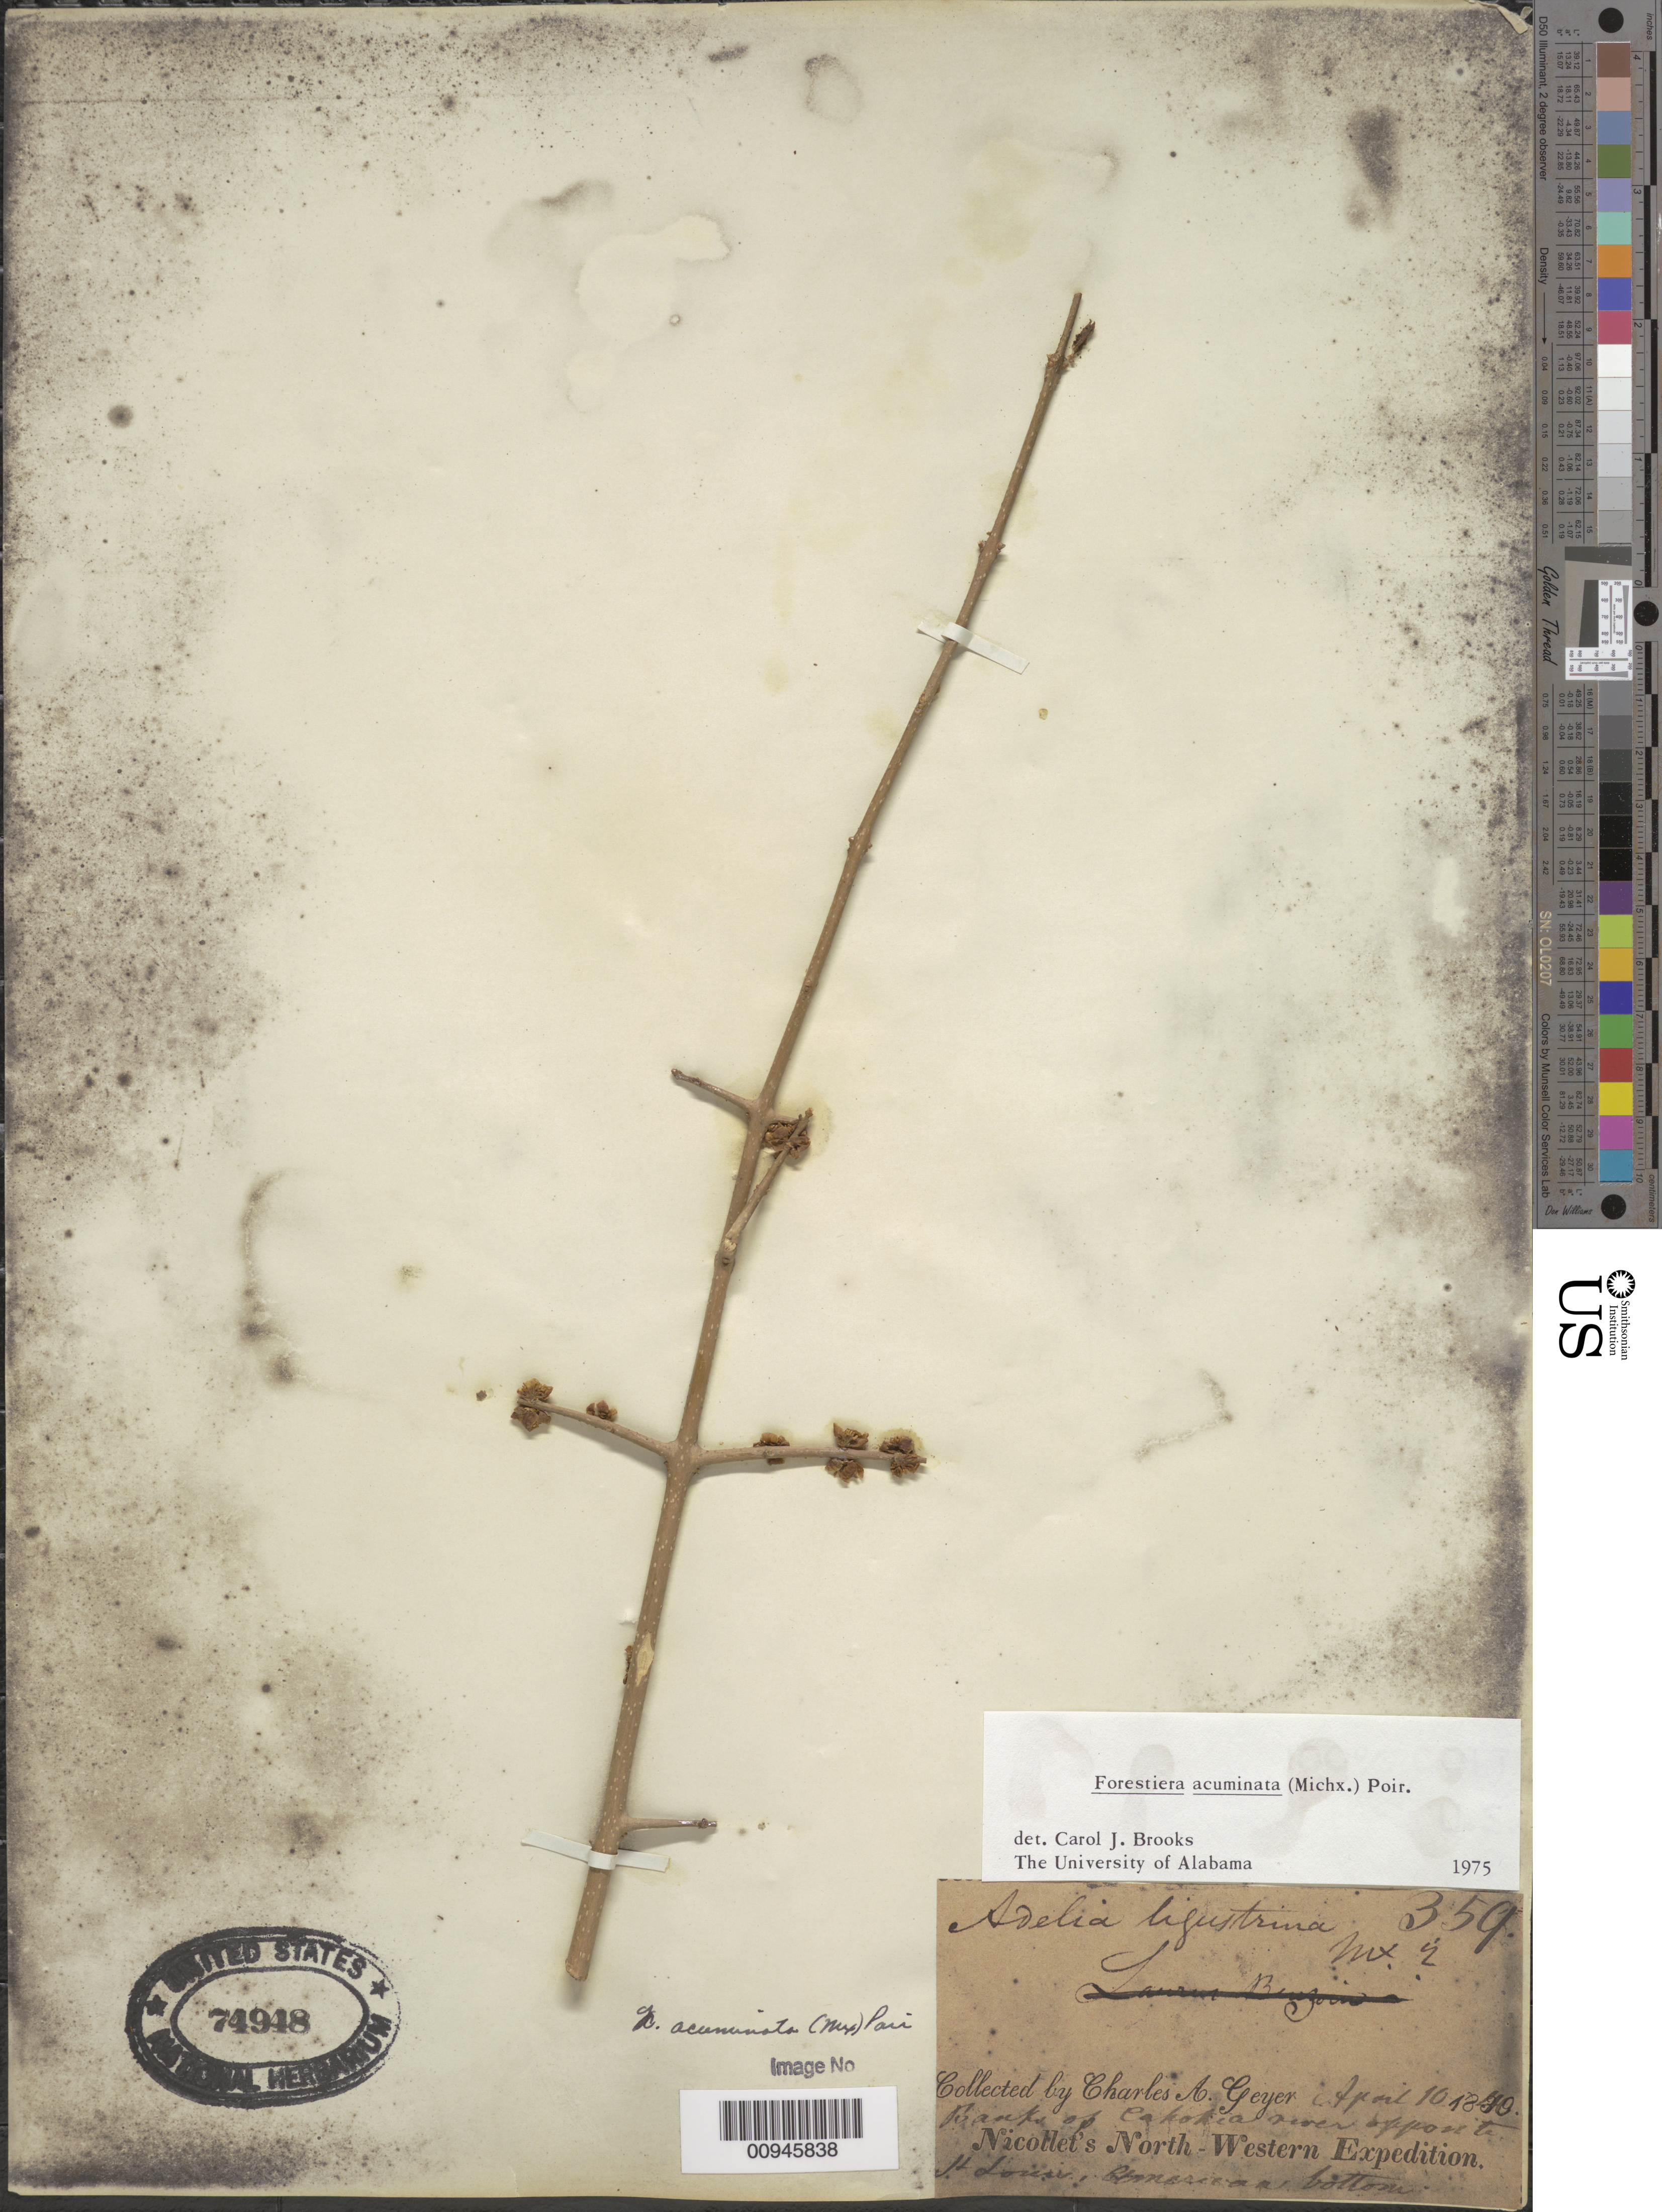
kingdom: Plantae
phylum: Tracheophyta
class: Magnoliopsida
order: Lamiales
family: Oleaceae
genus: Forestiera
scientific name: Forestiera acuminata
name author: (Michx.) Poir.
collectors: C. A. Geyer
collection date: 1870-04-10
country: United States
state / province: Illinois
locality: Banks of Cahokia river opposite St. Louis, Nicollet's North-Western Expedition.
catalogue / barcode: US 74948